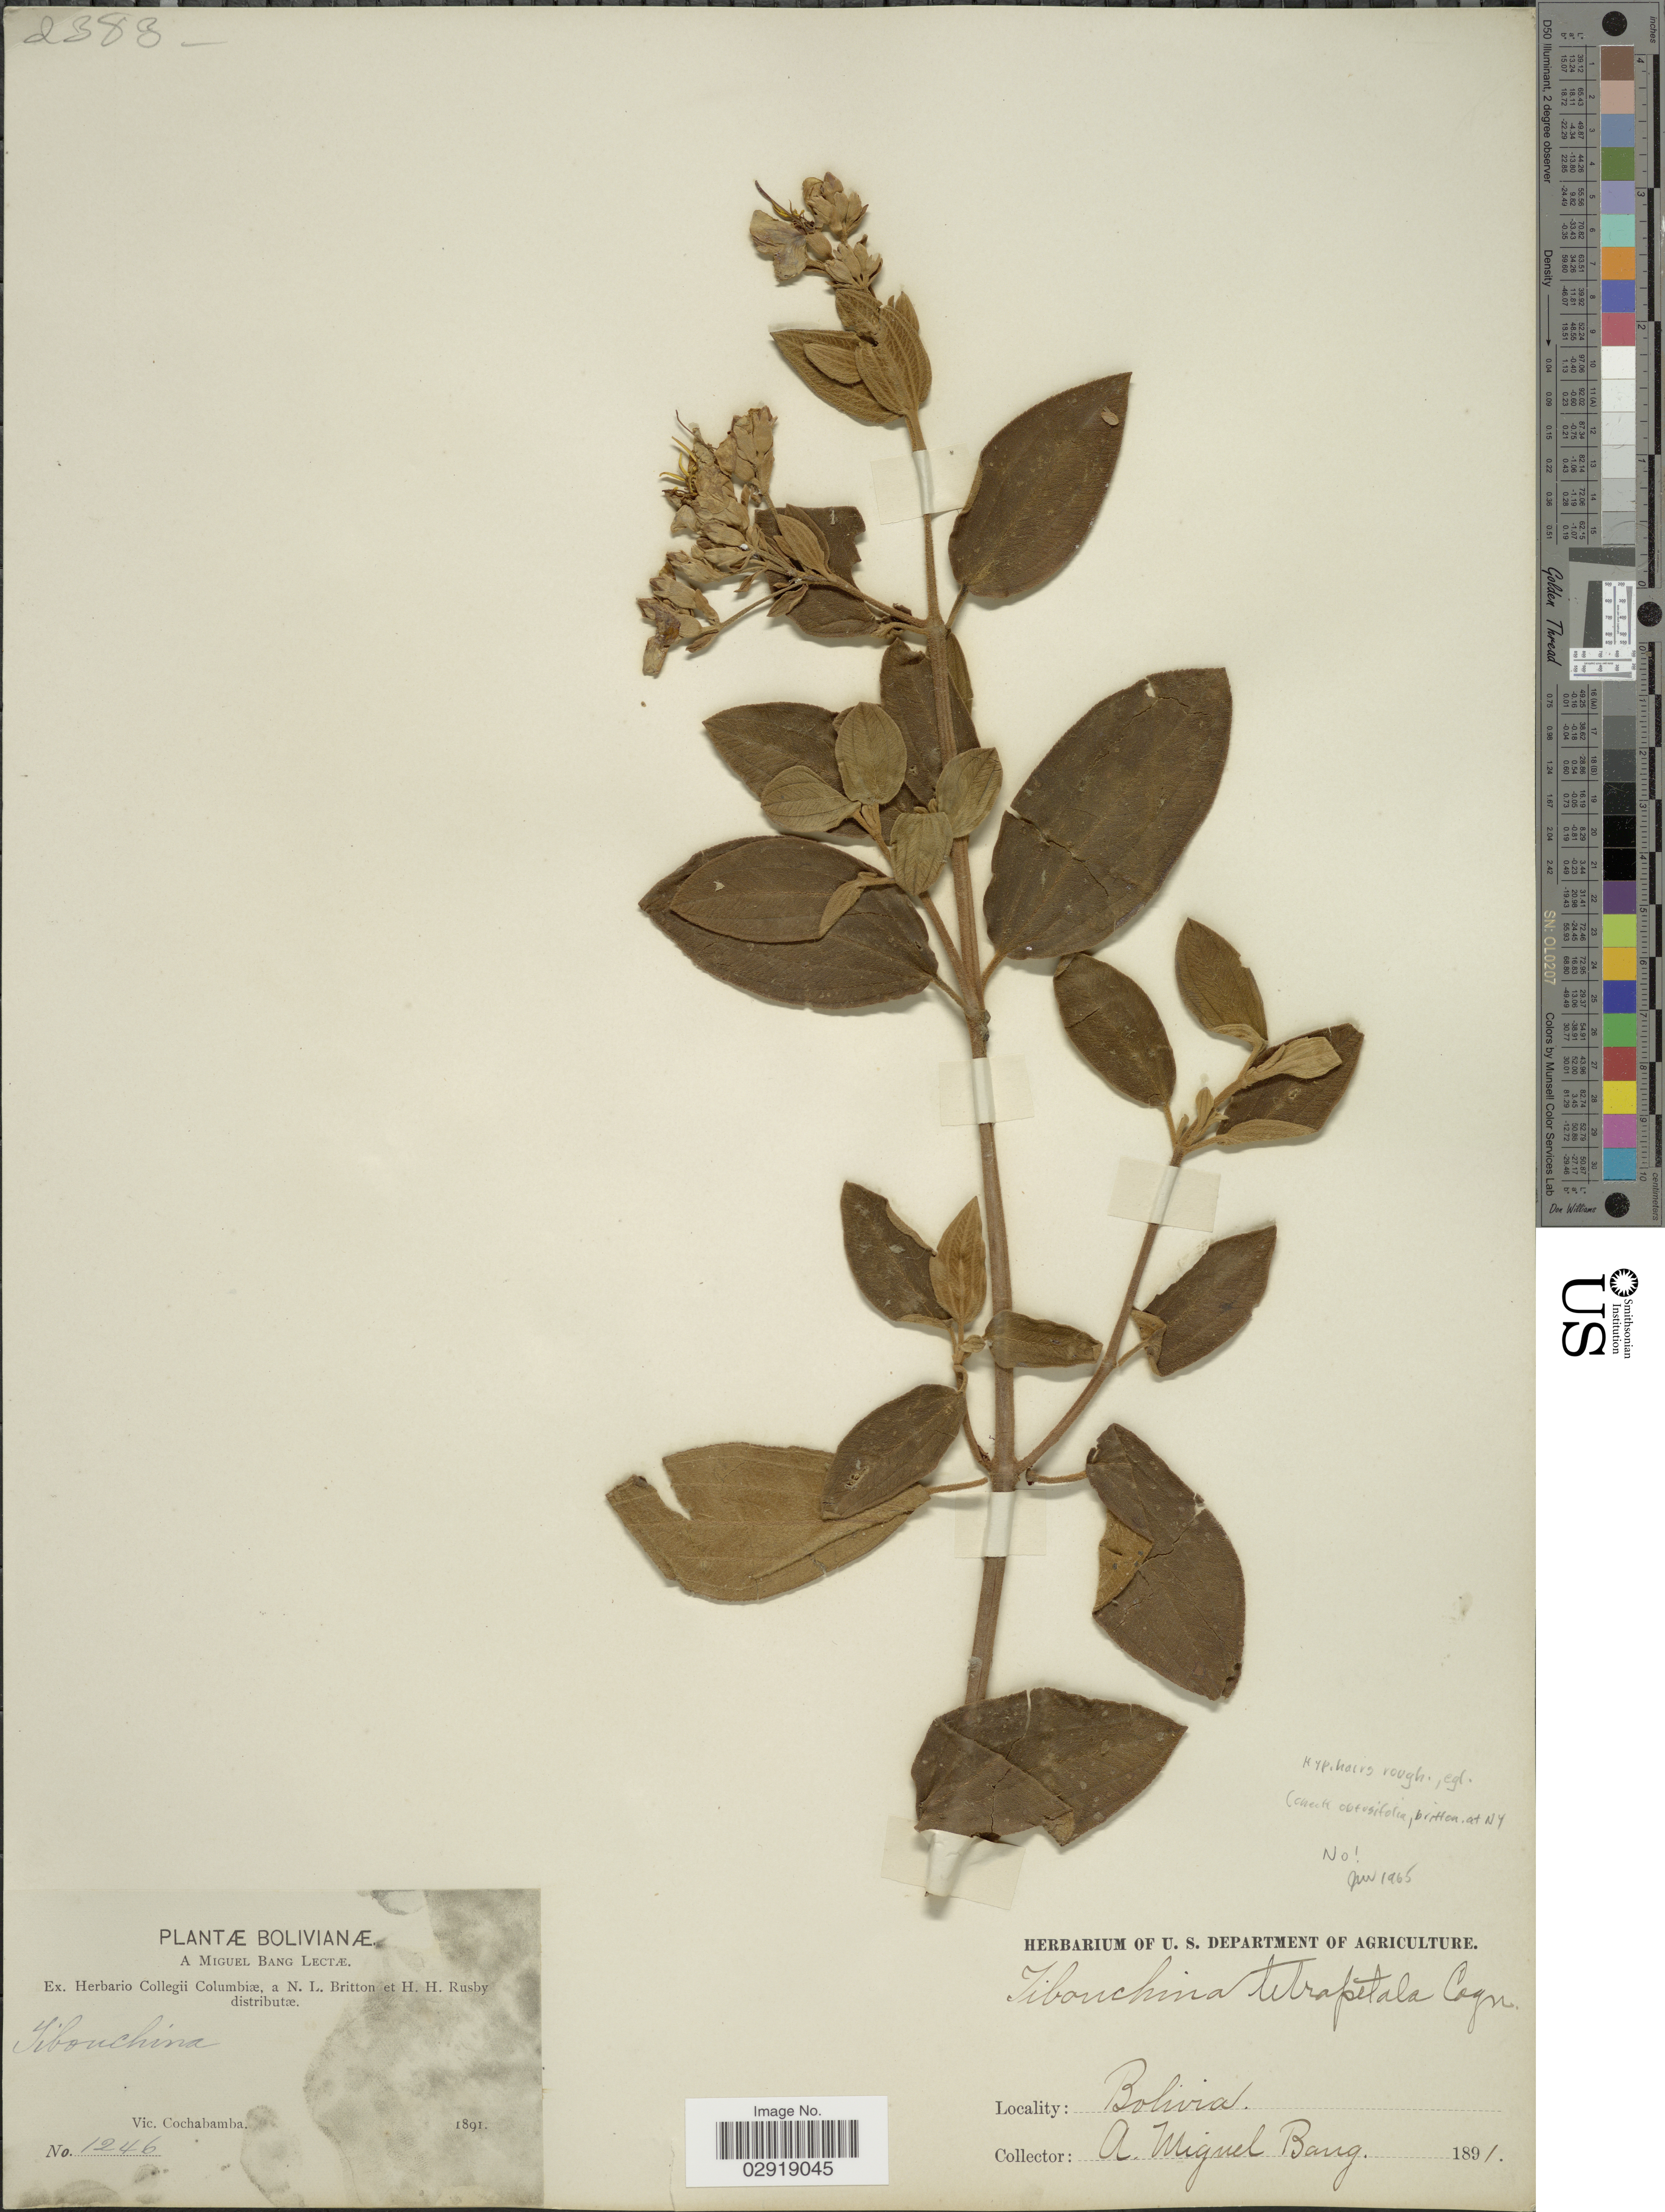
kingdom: Plantae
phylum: Tracheophyta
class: Magnoliopsida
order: Myrtales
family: Melastomataceae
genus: Chaetogastra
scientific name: Chaetogastra brittoniana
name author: (Cogn.) P.J.F. Guim. & Michelang.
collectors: M. Bang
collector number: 1246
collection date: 1891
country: Bolivia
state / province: Cochabamba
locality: Vic. Cochabamba.